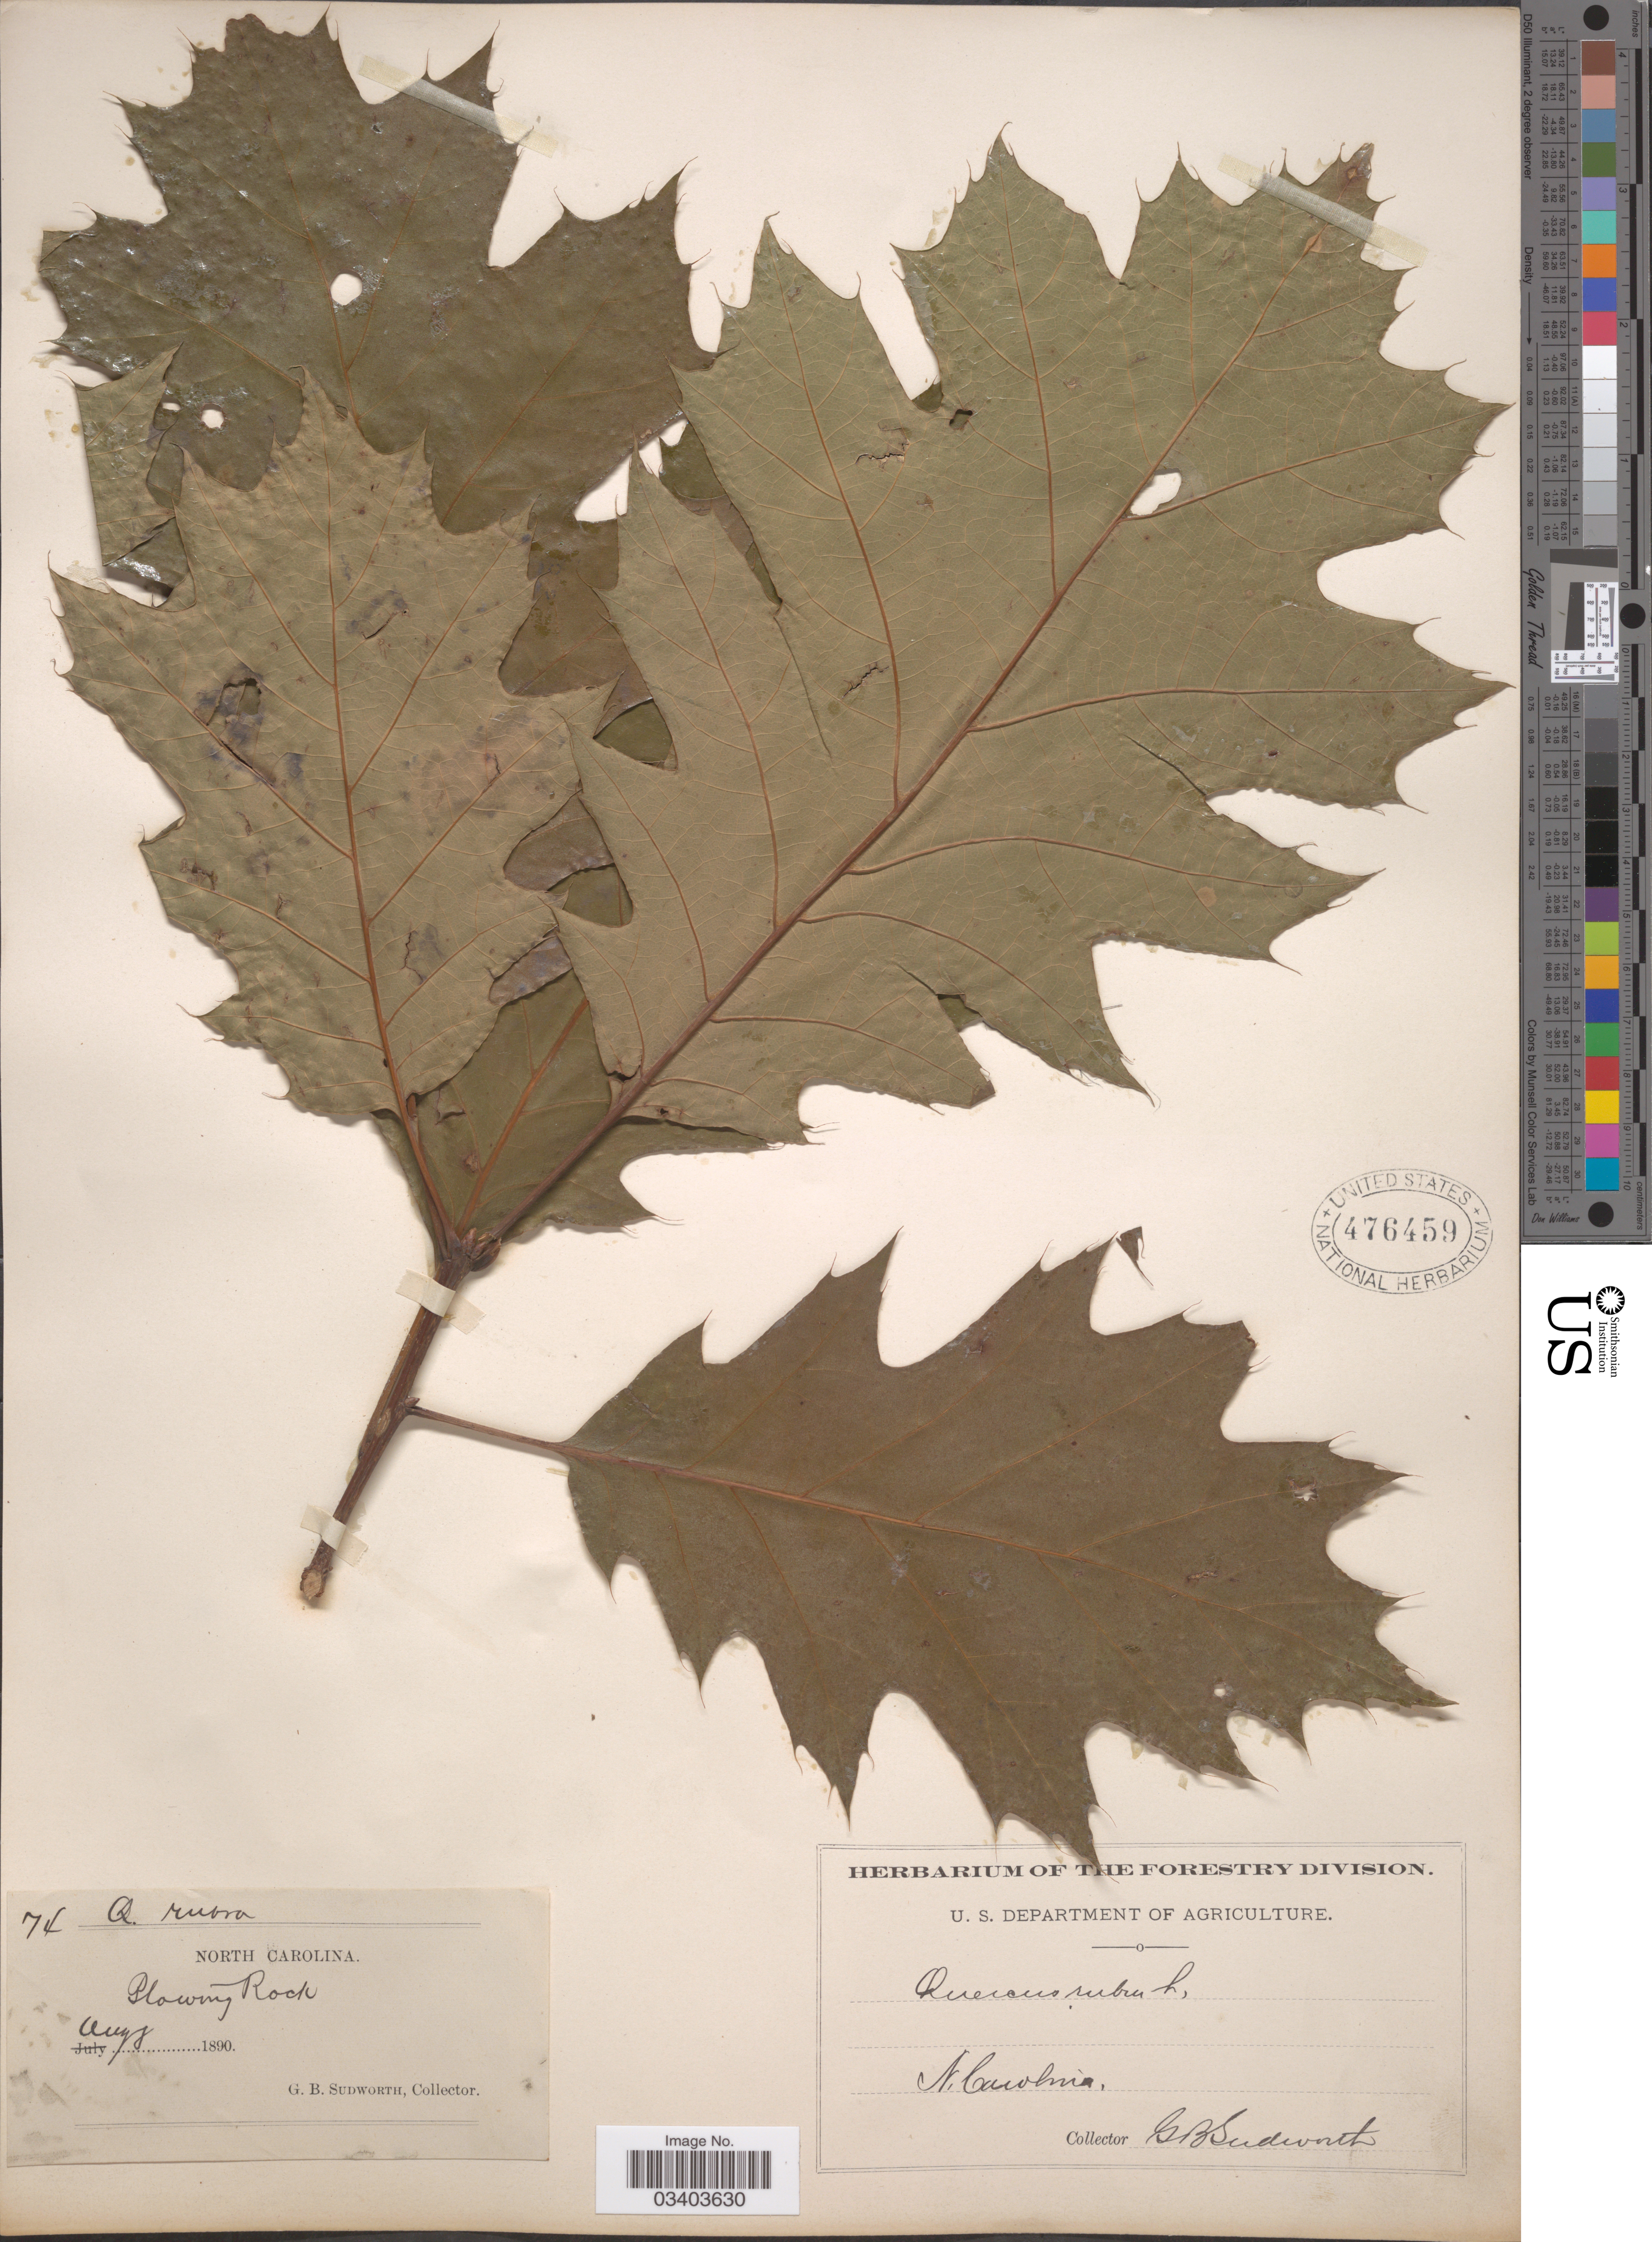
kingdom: Plantae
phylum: Tracheophyta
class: Magnoliopsida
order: Fagales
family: Fagaceae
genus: Quercus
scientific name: Quercus borealis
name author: F. Michx.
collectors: G. B. Sudworth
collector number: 74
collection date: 1890-08-08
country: United States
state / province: North Carolina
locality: Plowing Rock.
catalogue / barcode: US 476459